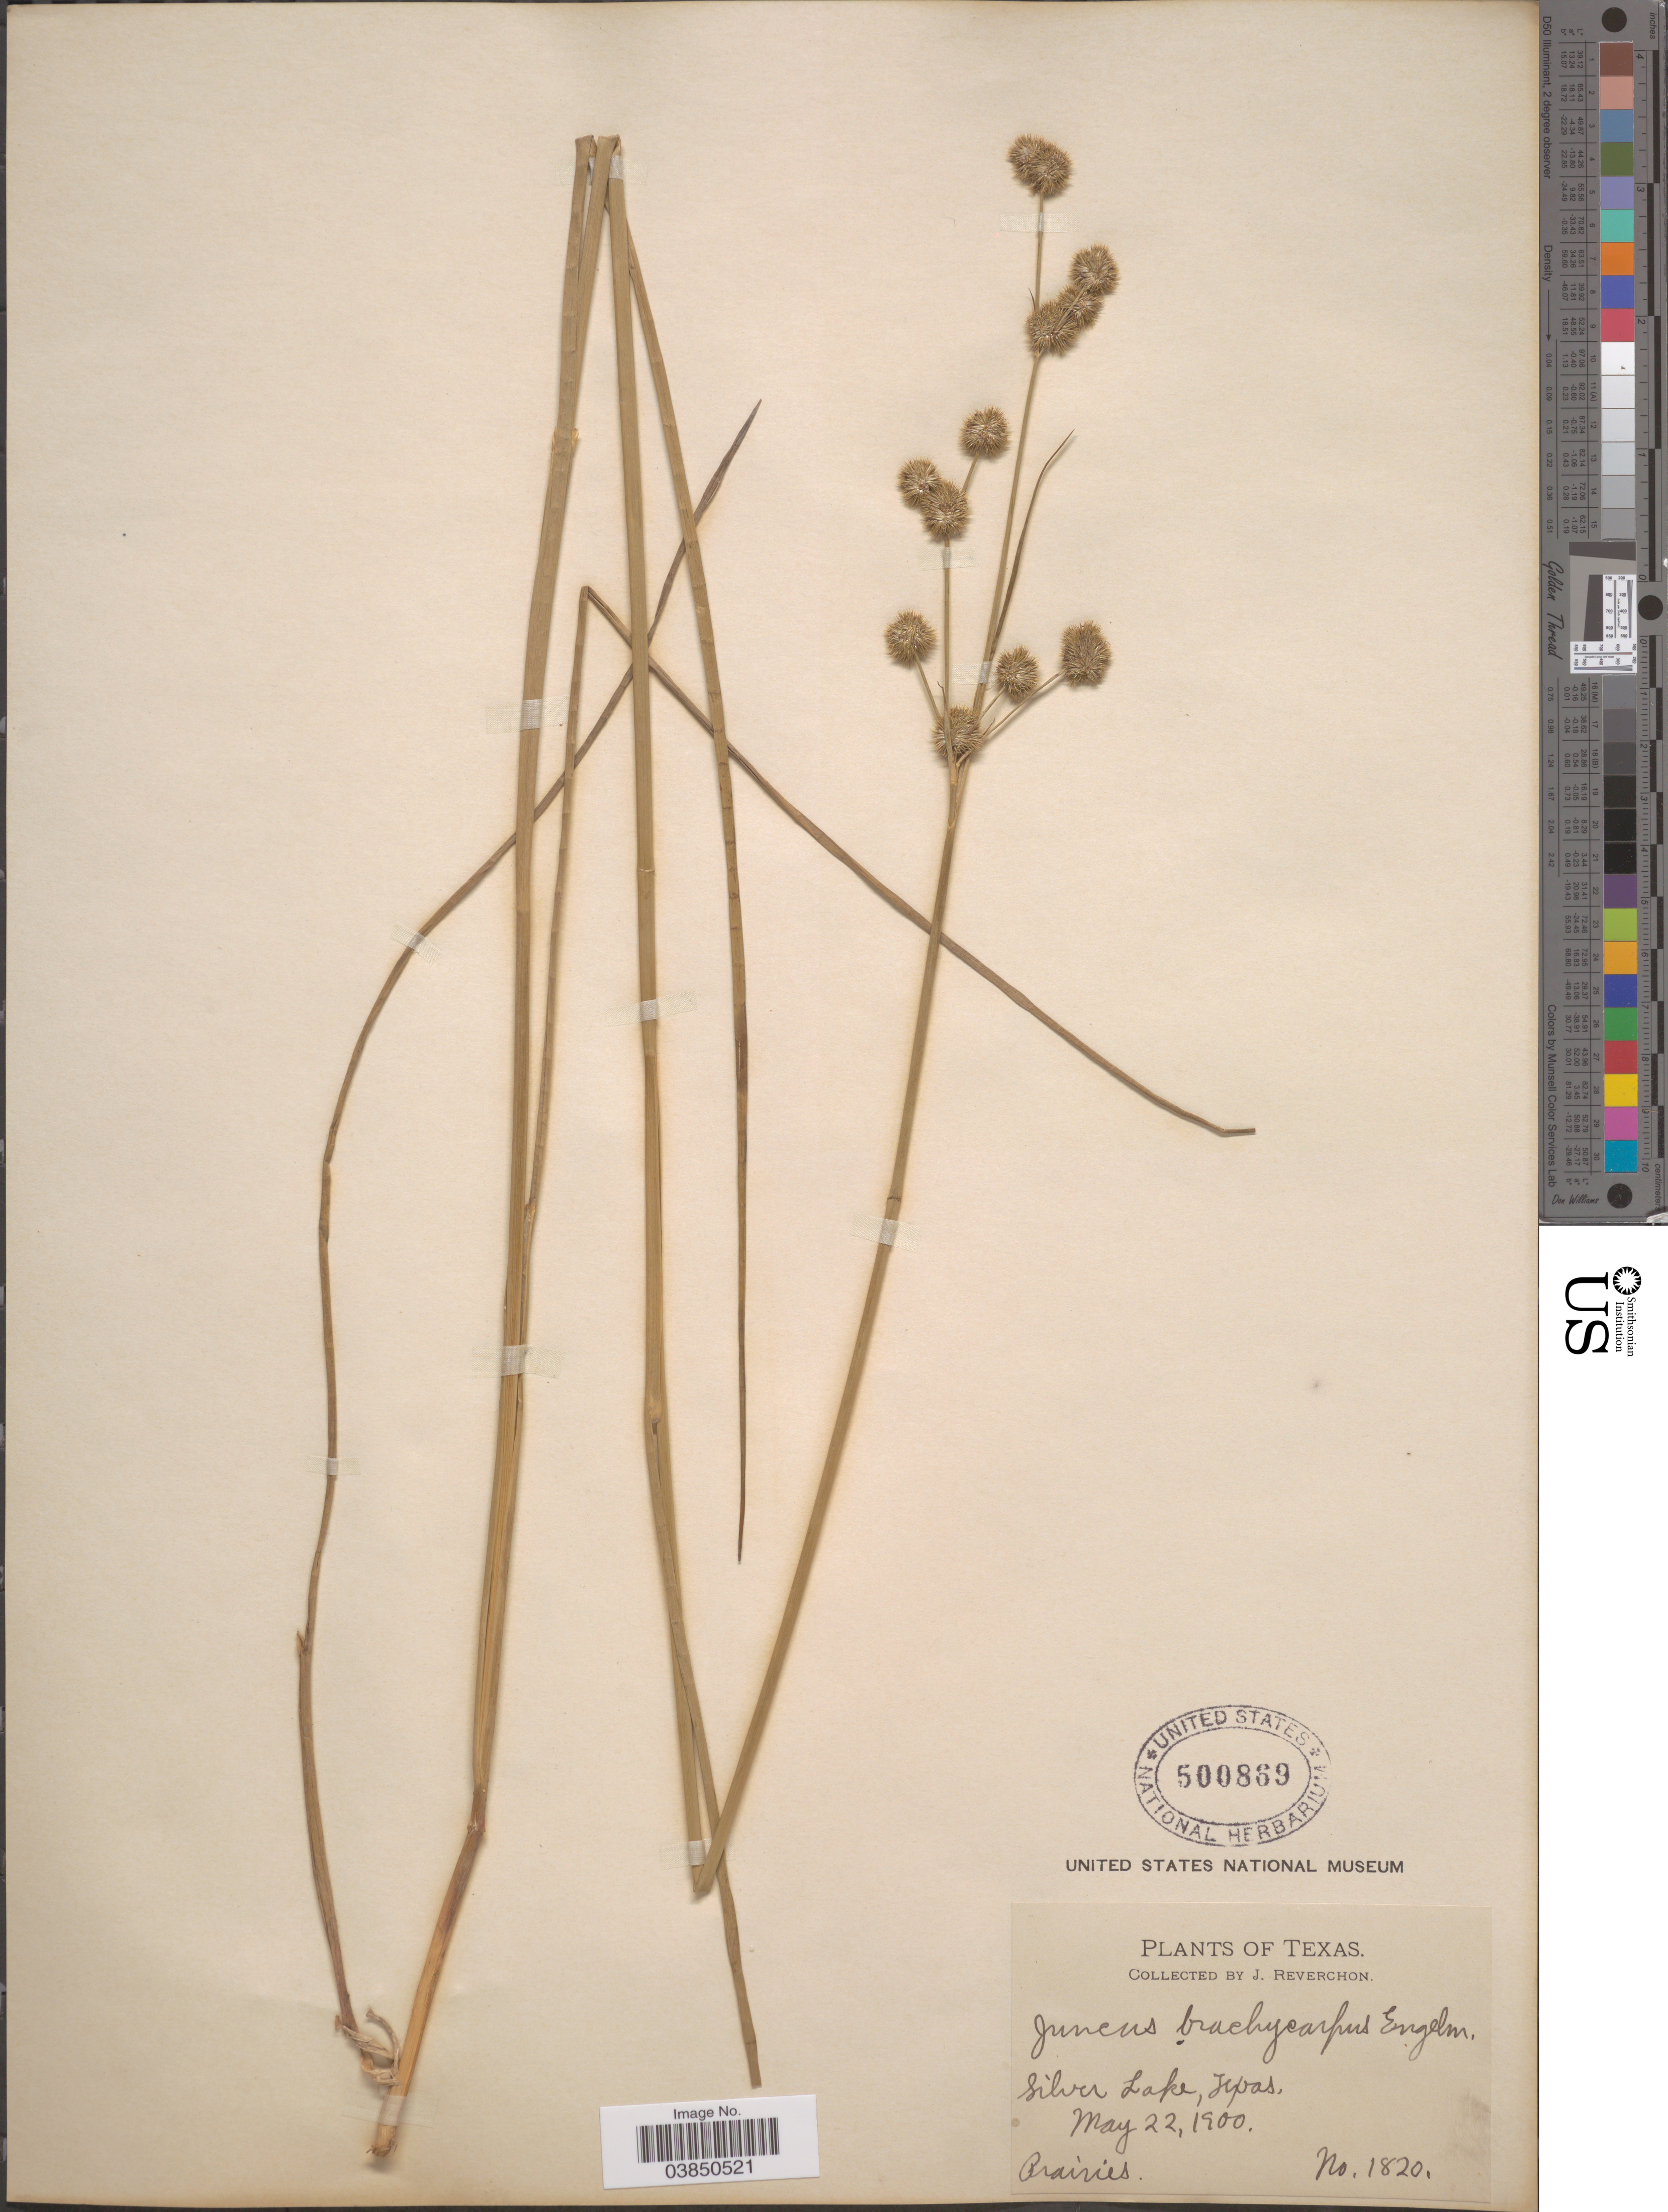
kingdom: Plantae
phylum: Tracheophyta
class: Liliopsida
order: Poales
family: Juncaceae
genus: Juncus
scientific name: Juncus brachycarpus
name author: Engelm.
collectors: J. Reverchon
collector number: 1820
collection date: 1900-05-22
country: United States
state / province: Texas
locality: Silver Lake.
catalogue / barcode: US 500869